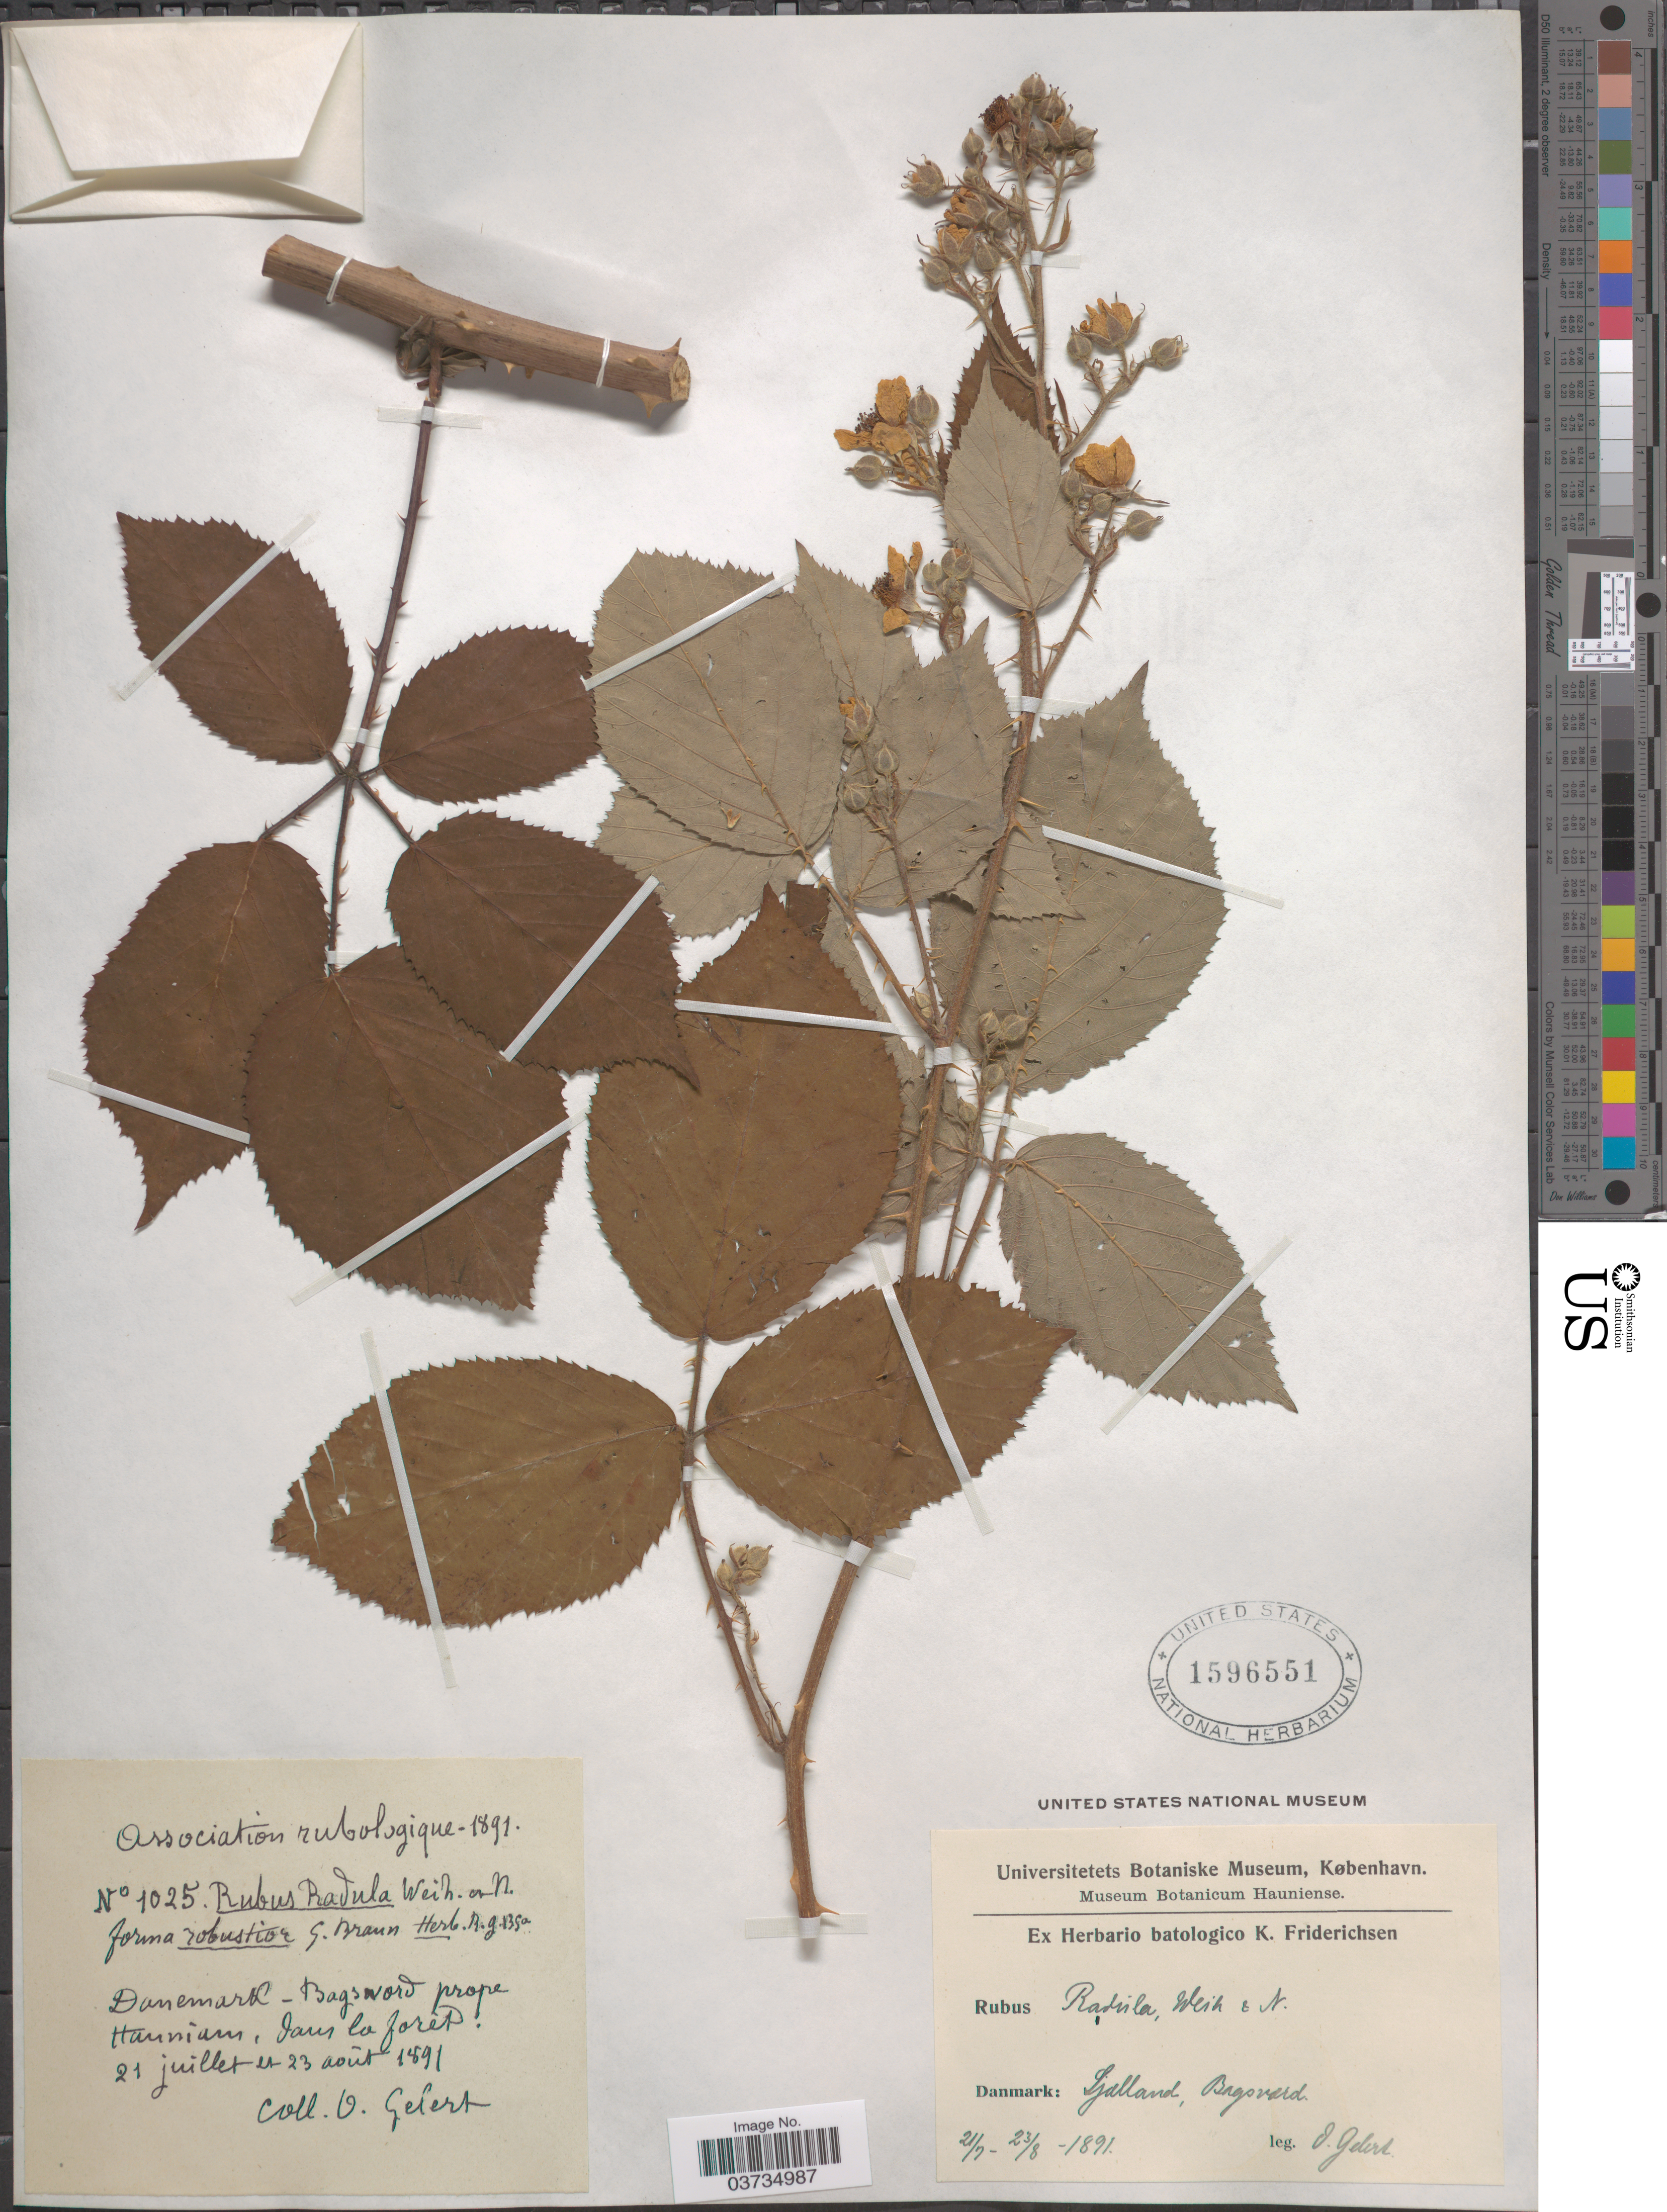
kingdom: Plantae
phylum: Tracheophyta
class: Magnoliopsida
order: Rosales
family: Rosaceae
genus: Rubus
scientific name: Rubus radula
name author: Weihe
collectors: O. Gelert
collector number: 1025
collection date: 1891-07-21/1891-08-23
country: Denmark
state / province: Sjæland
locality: Danmark: Sjalland, Bagsvord.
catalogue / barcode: US 1596551